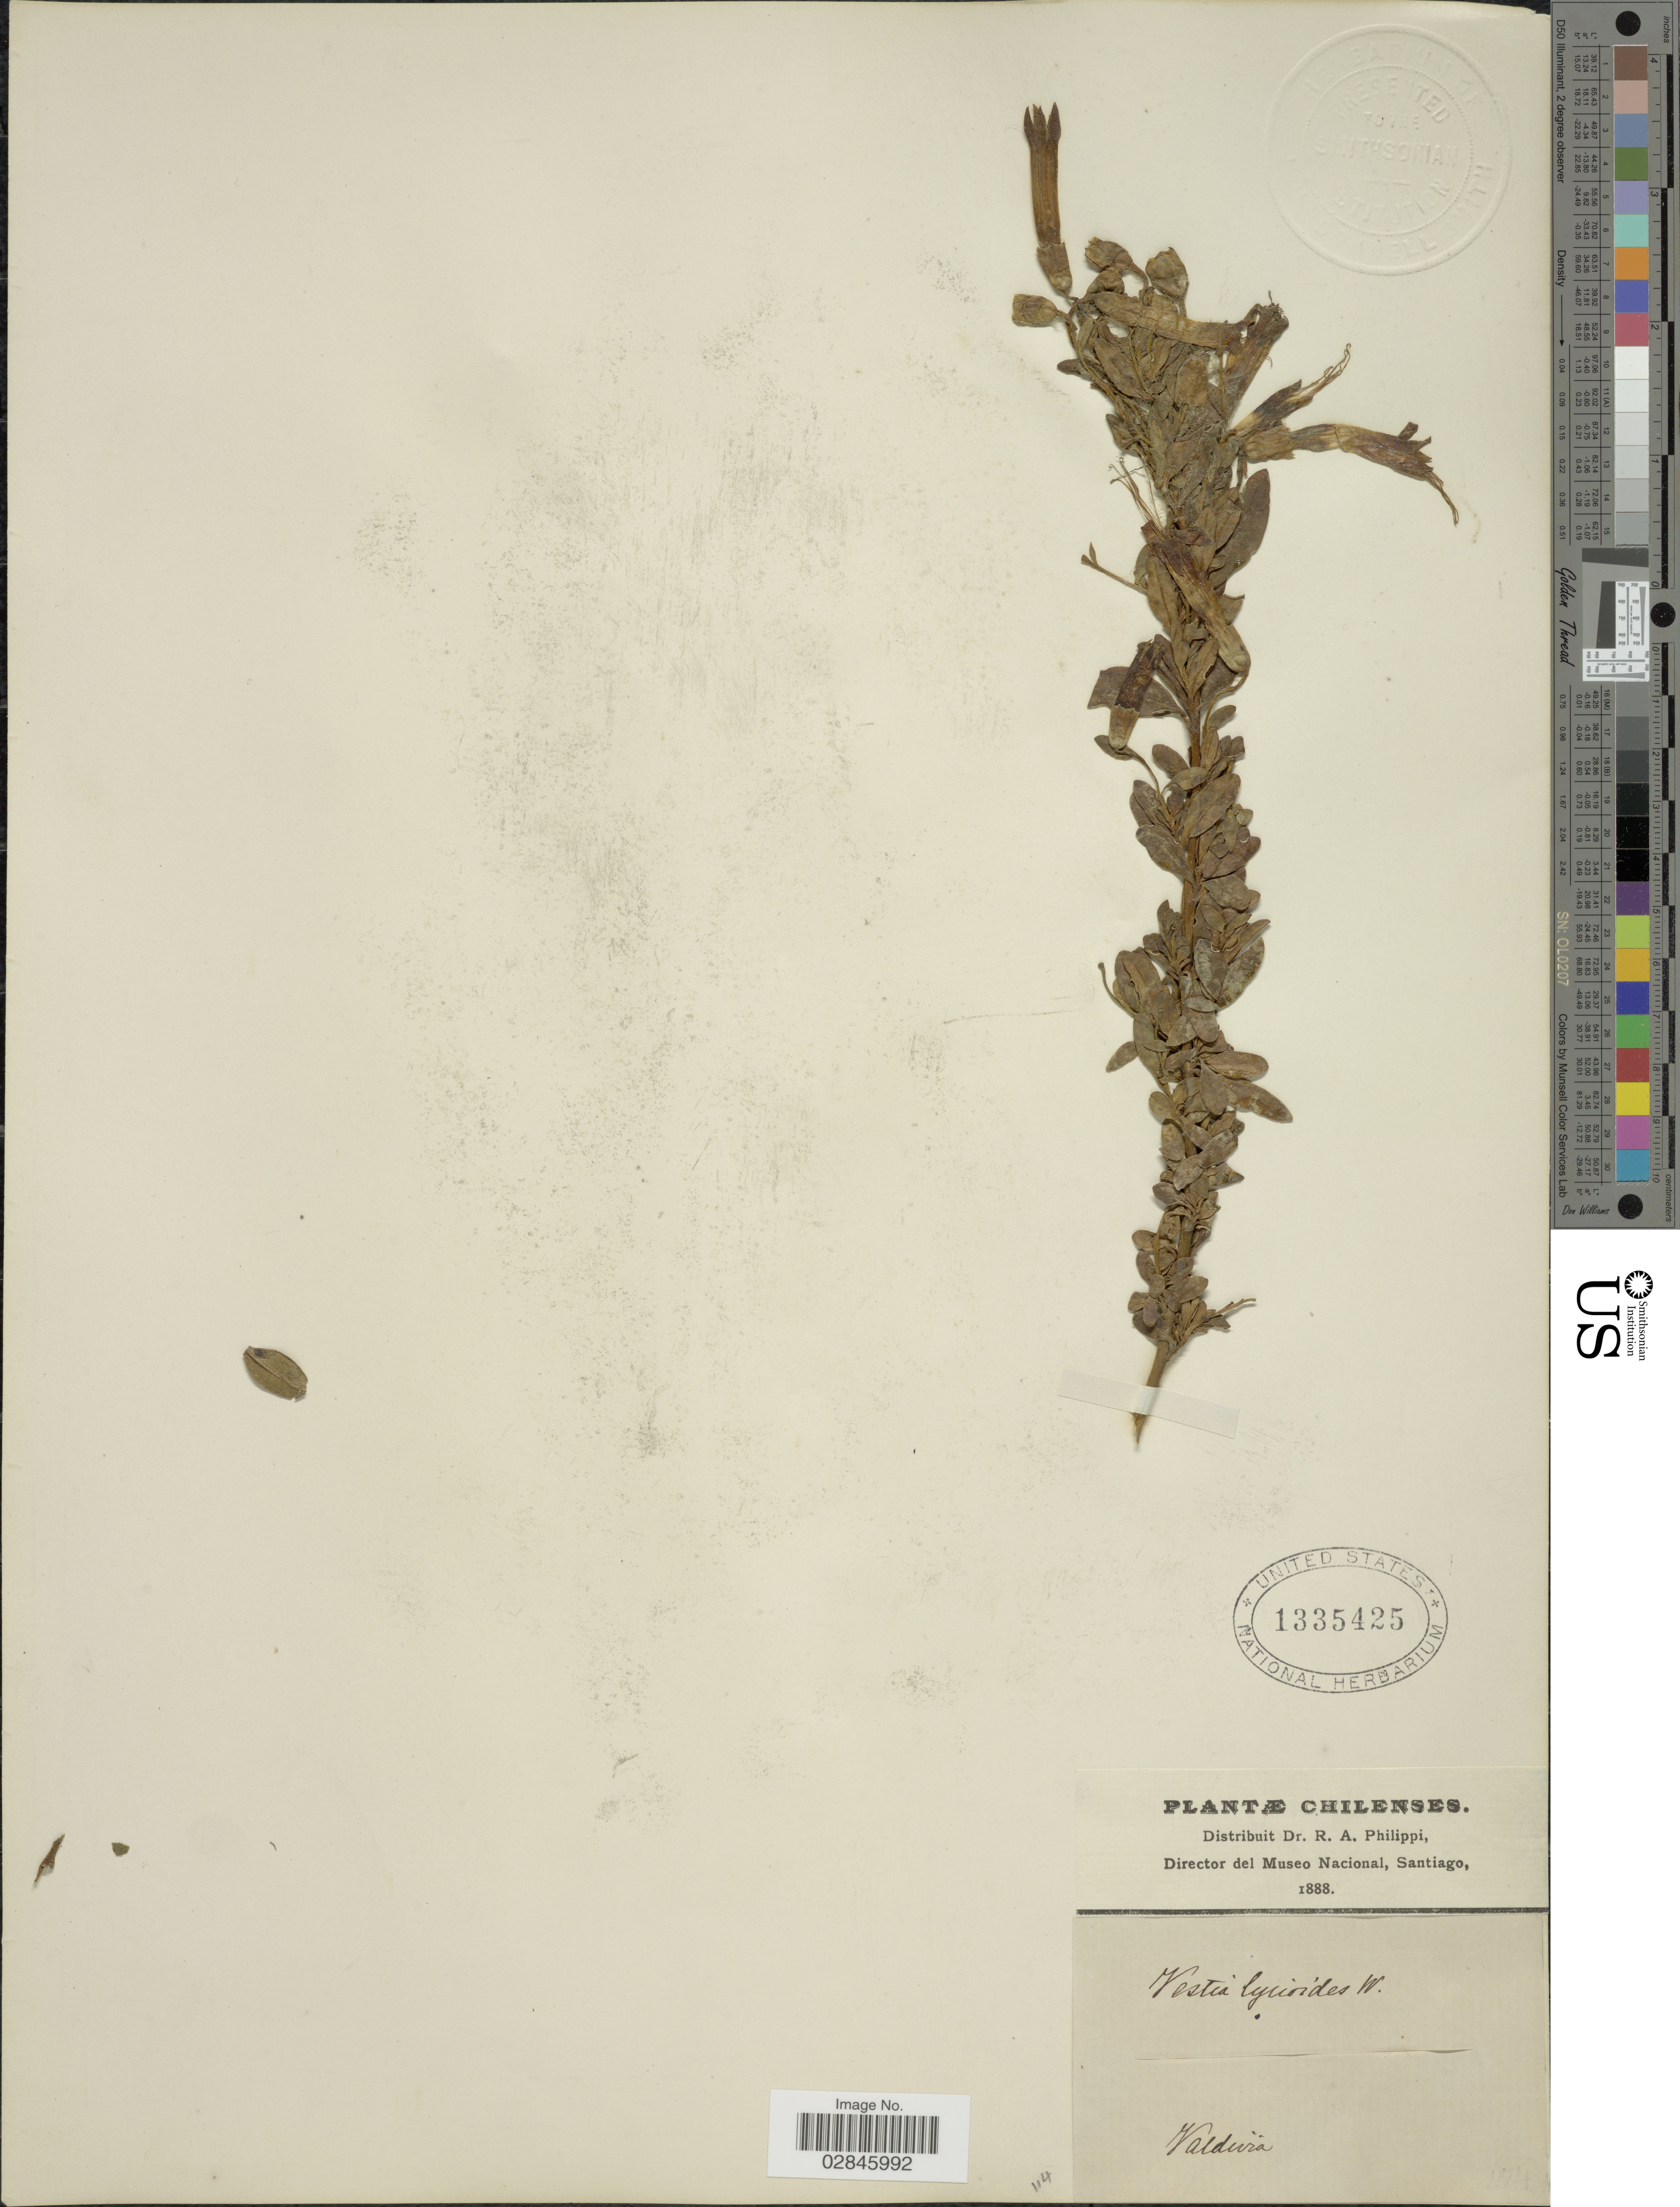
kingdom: Plantae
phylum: Tracheophyta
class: Magnoliopsida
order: Solanales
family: Solanaceae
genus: Vestia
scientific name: Vestia foetida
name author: Hoffmanns.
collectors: R. A. Philippi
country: Chile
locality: Valdivia.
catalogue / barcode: US 1335425